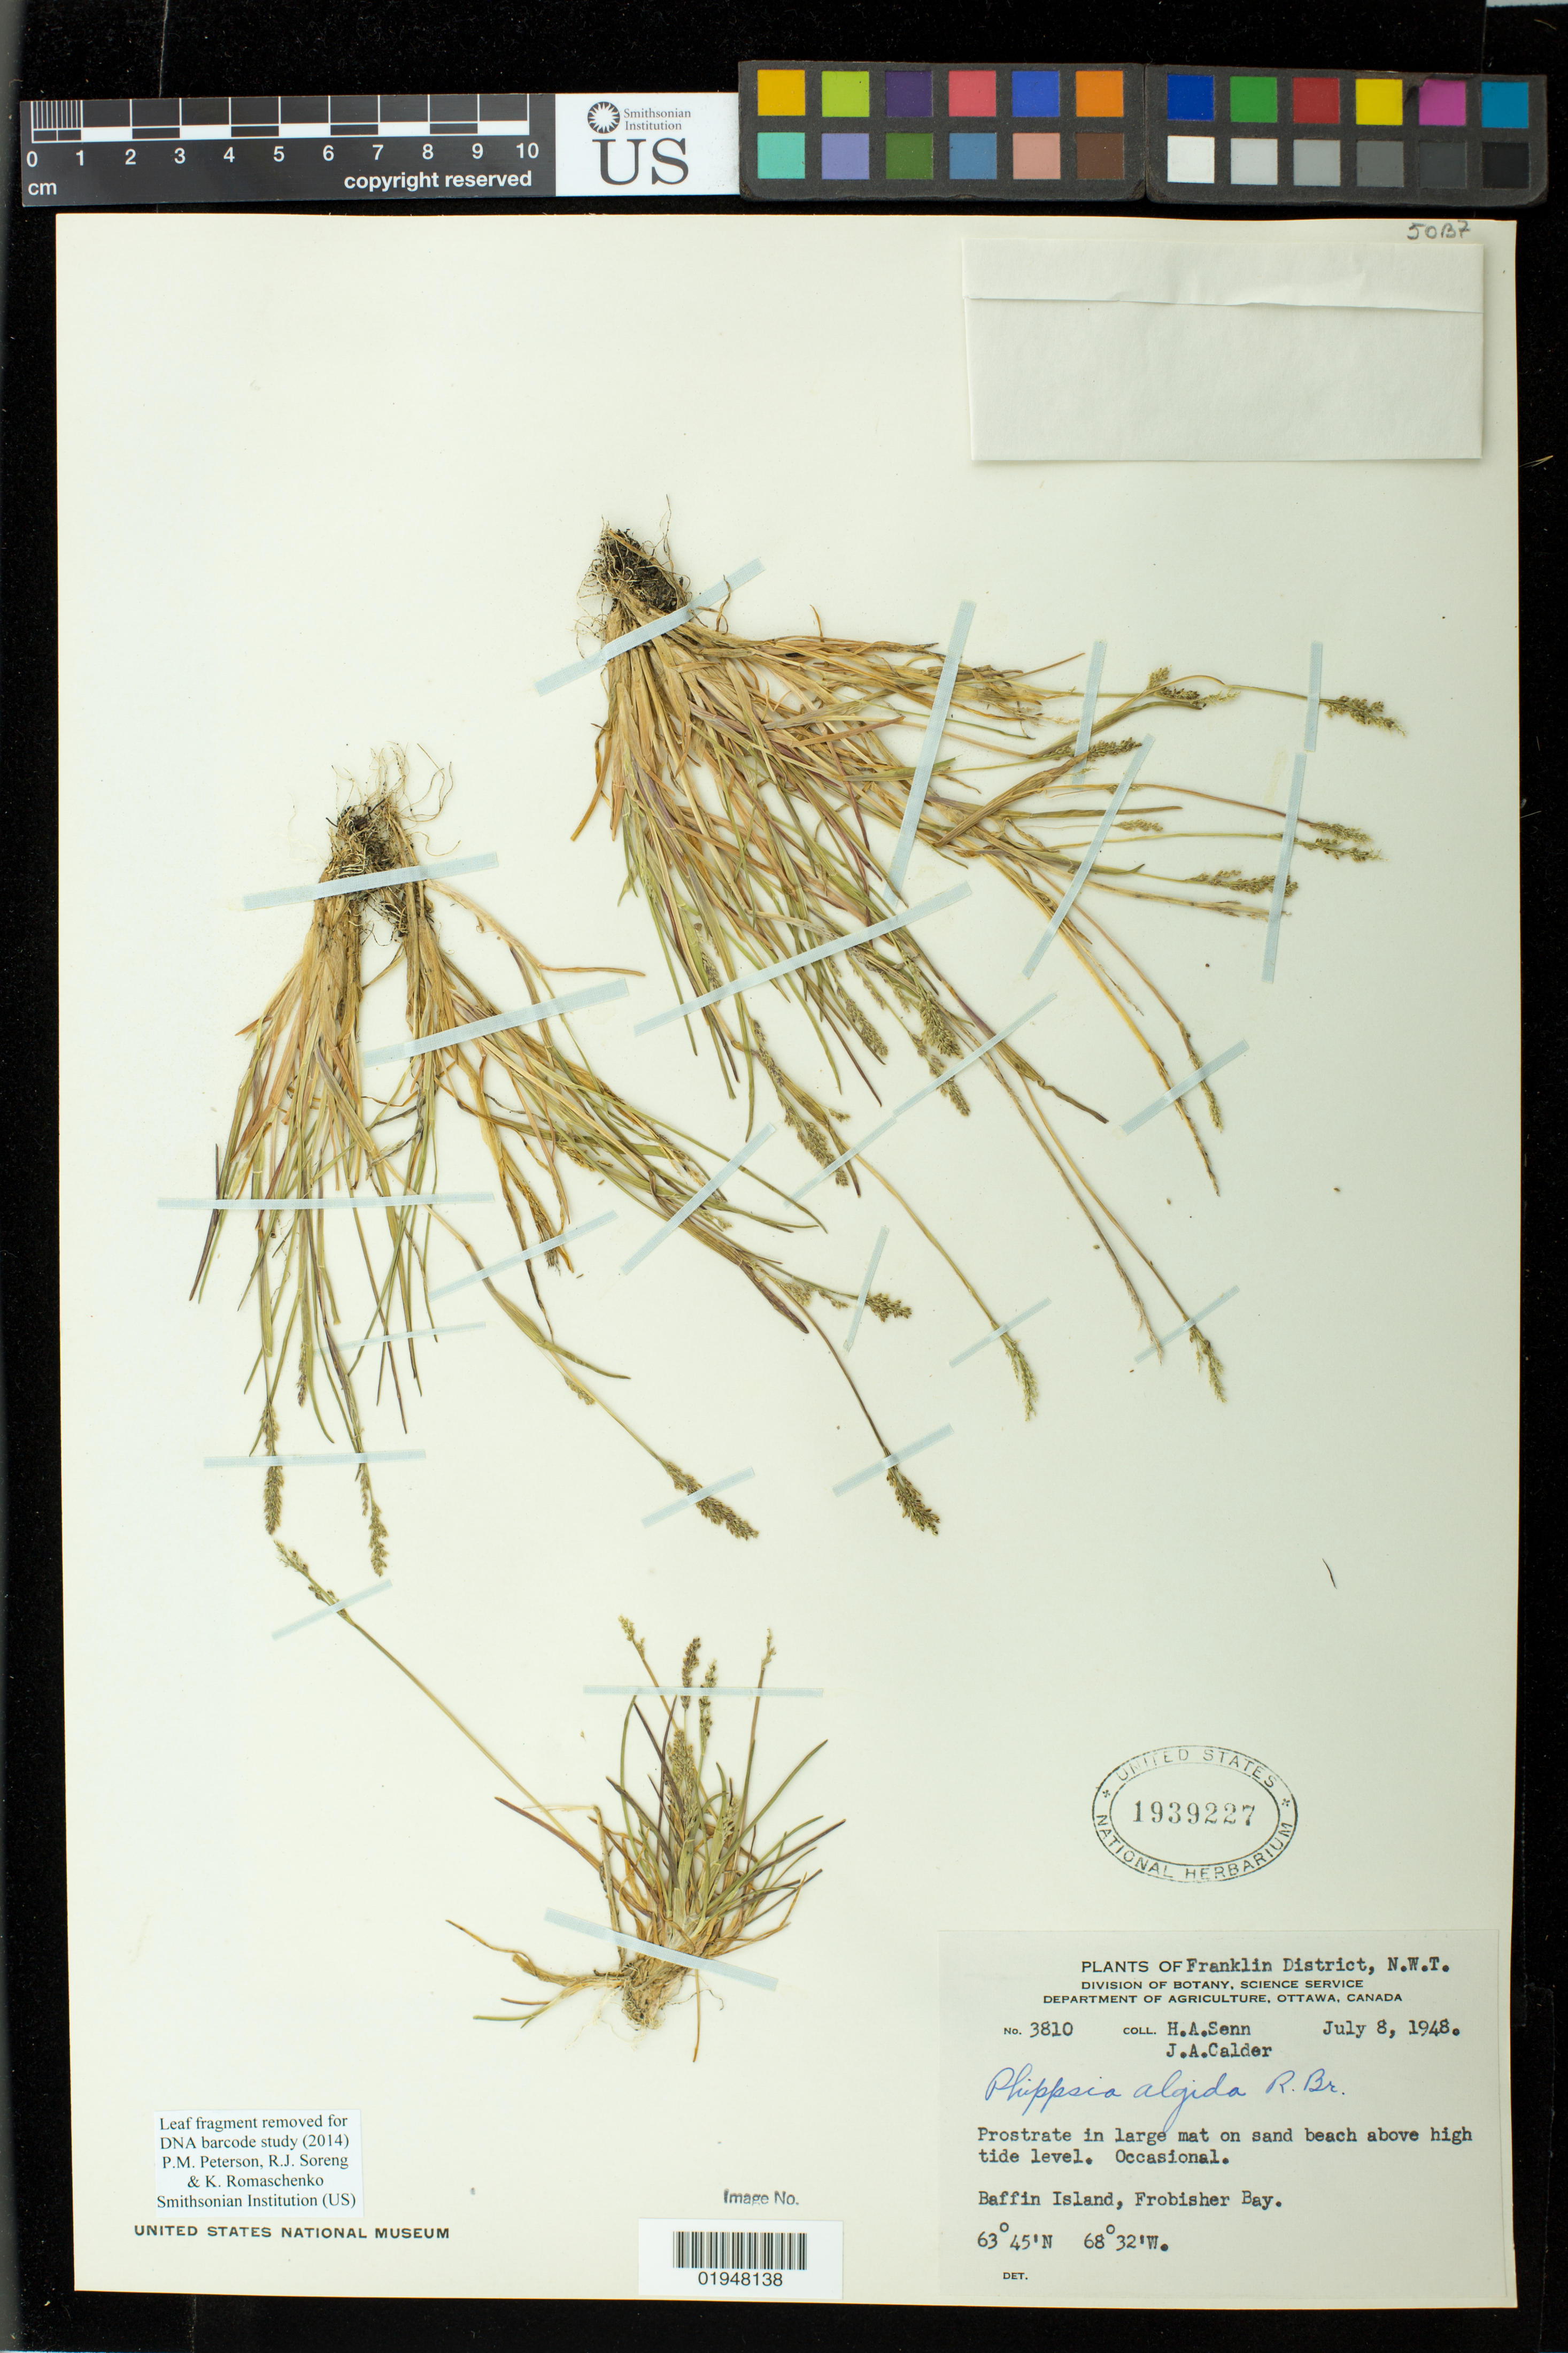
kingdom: Plantae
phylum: Tracheophyta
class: Liliopsida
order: Poales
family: Poaceae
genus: Phippsia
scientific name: Phippsia algida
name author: (Sol.) R. Br.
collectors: H. Senn & J. A. Calder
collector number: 3810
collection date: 1948-07-08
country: Canada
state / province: Northwest Territories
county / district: Franklin District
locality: Baffin Island, Frobisher Bay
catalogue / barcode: US 1939227